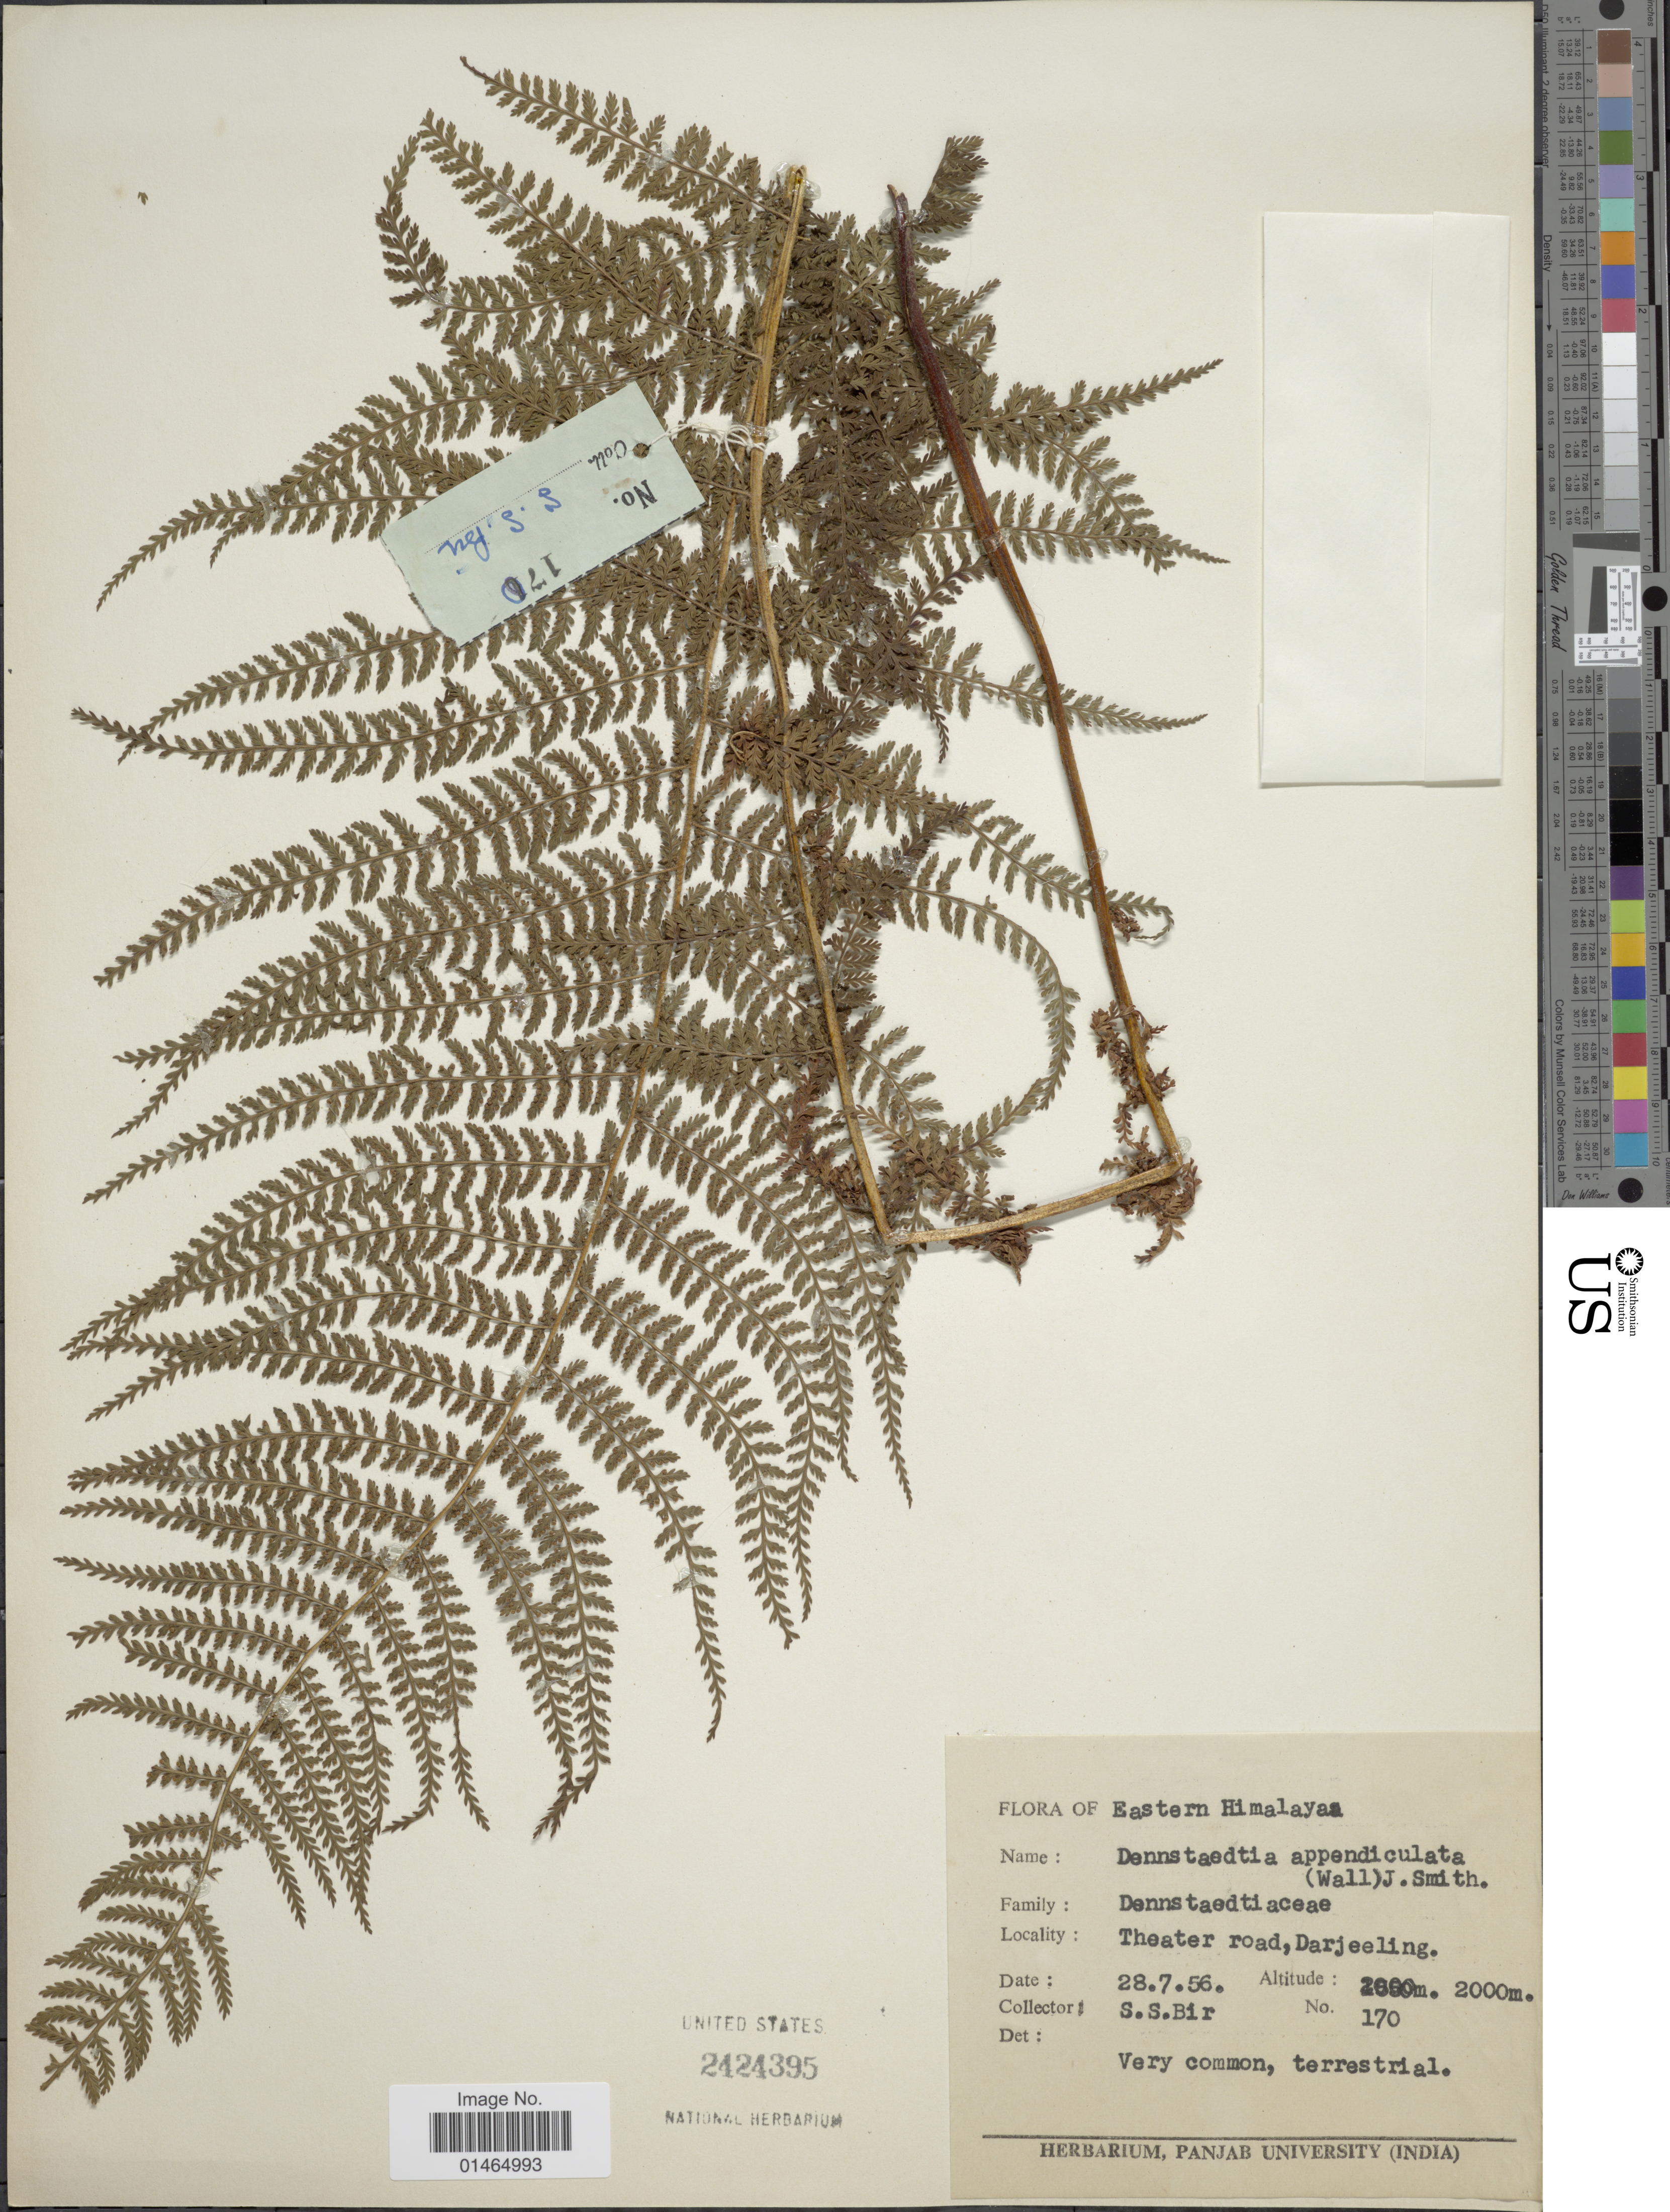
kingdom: Plantae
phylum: Tracheophyta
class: Polypodiopsida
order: Polypodiales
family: Dennstaedtiaceae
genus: Dennstaedtia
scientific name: Dennstaedtia appendiculata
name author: (Wall. ex Hook.) J. Sm.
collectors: S. S. Bir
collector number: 170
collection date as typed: Transcribed d/m/y: 28/7/56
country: India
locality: Eastern Himalaya. Theater road, Darjeeling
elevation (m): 2000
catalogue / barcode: US 2424395